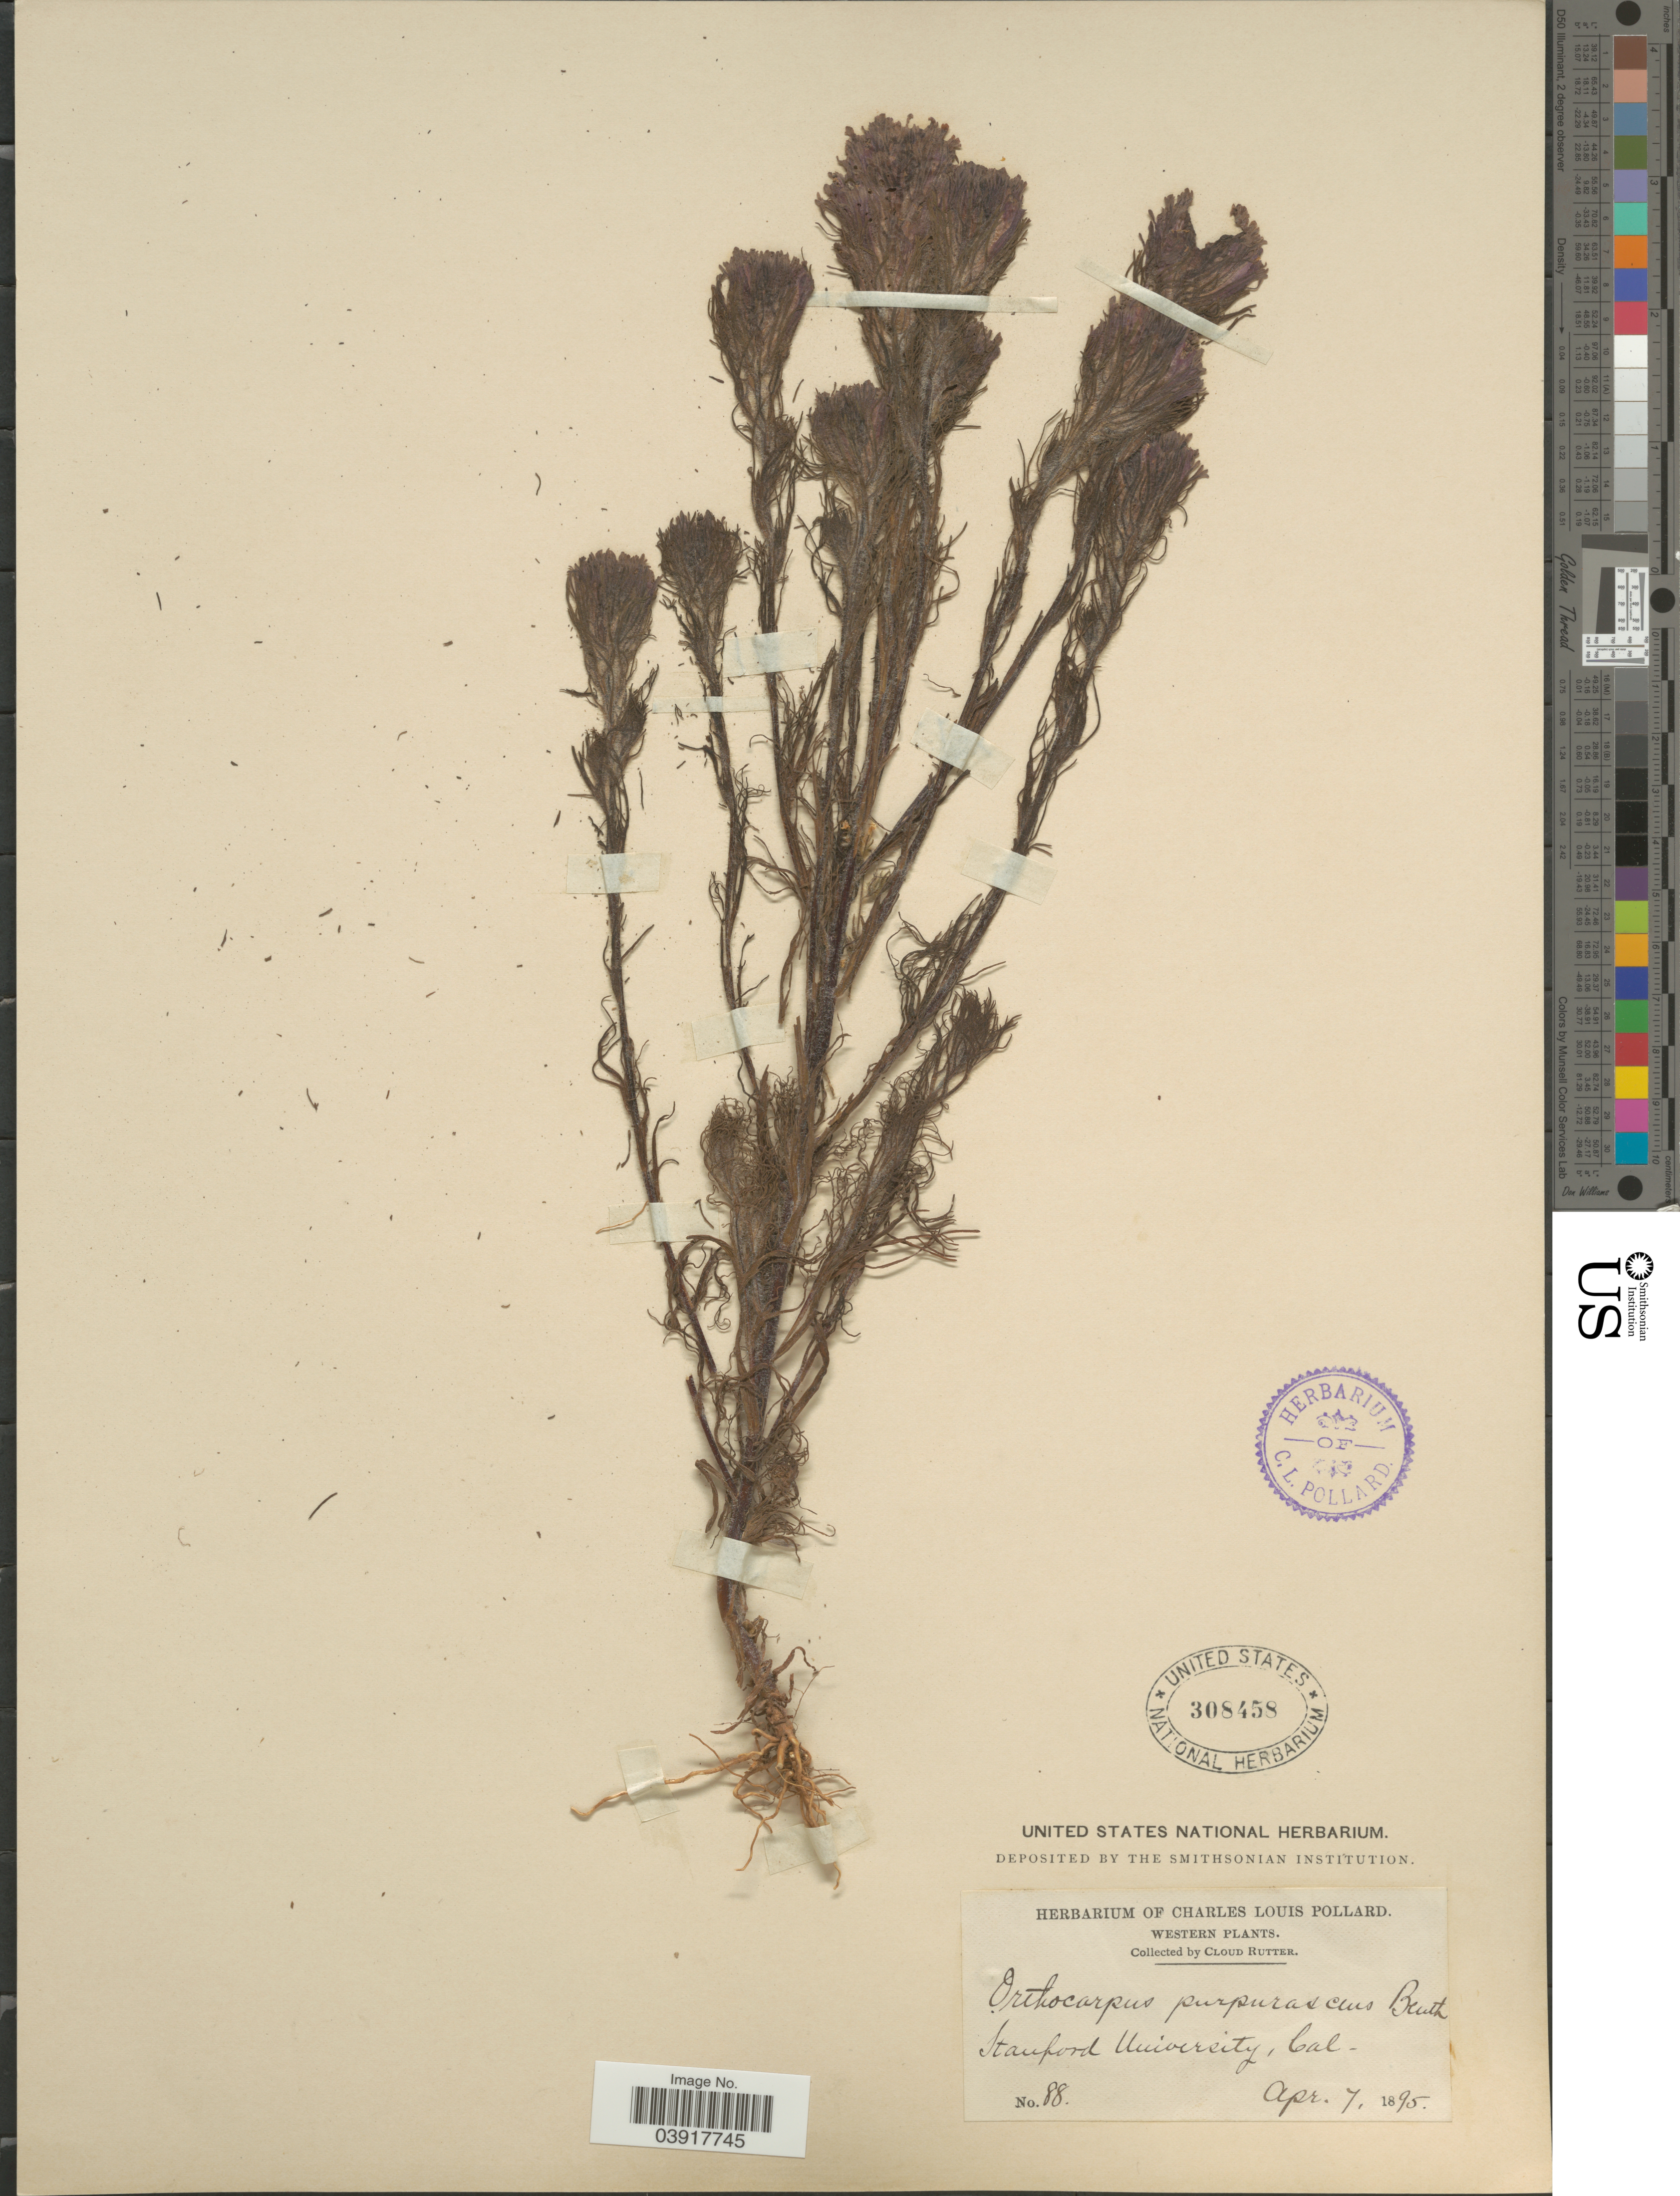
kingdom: Plantae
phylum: Tracheophyta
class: Magnoliopsida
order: Lamiales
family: Orobanchaceae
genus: Orthocarpus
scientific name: Orthocarpus purpurascens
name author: Benth.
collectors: C. Rutter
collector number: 88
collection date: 1895-04-07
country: United States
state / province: California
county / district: Santa Clara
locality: Western. Stanford University.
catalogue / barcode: US 308458